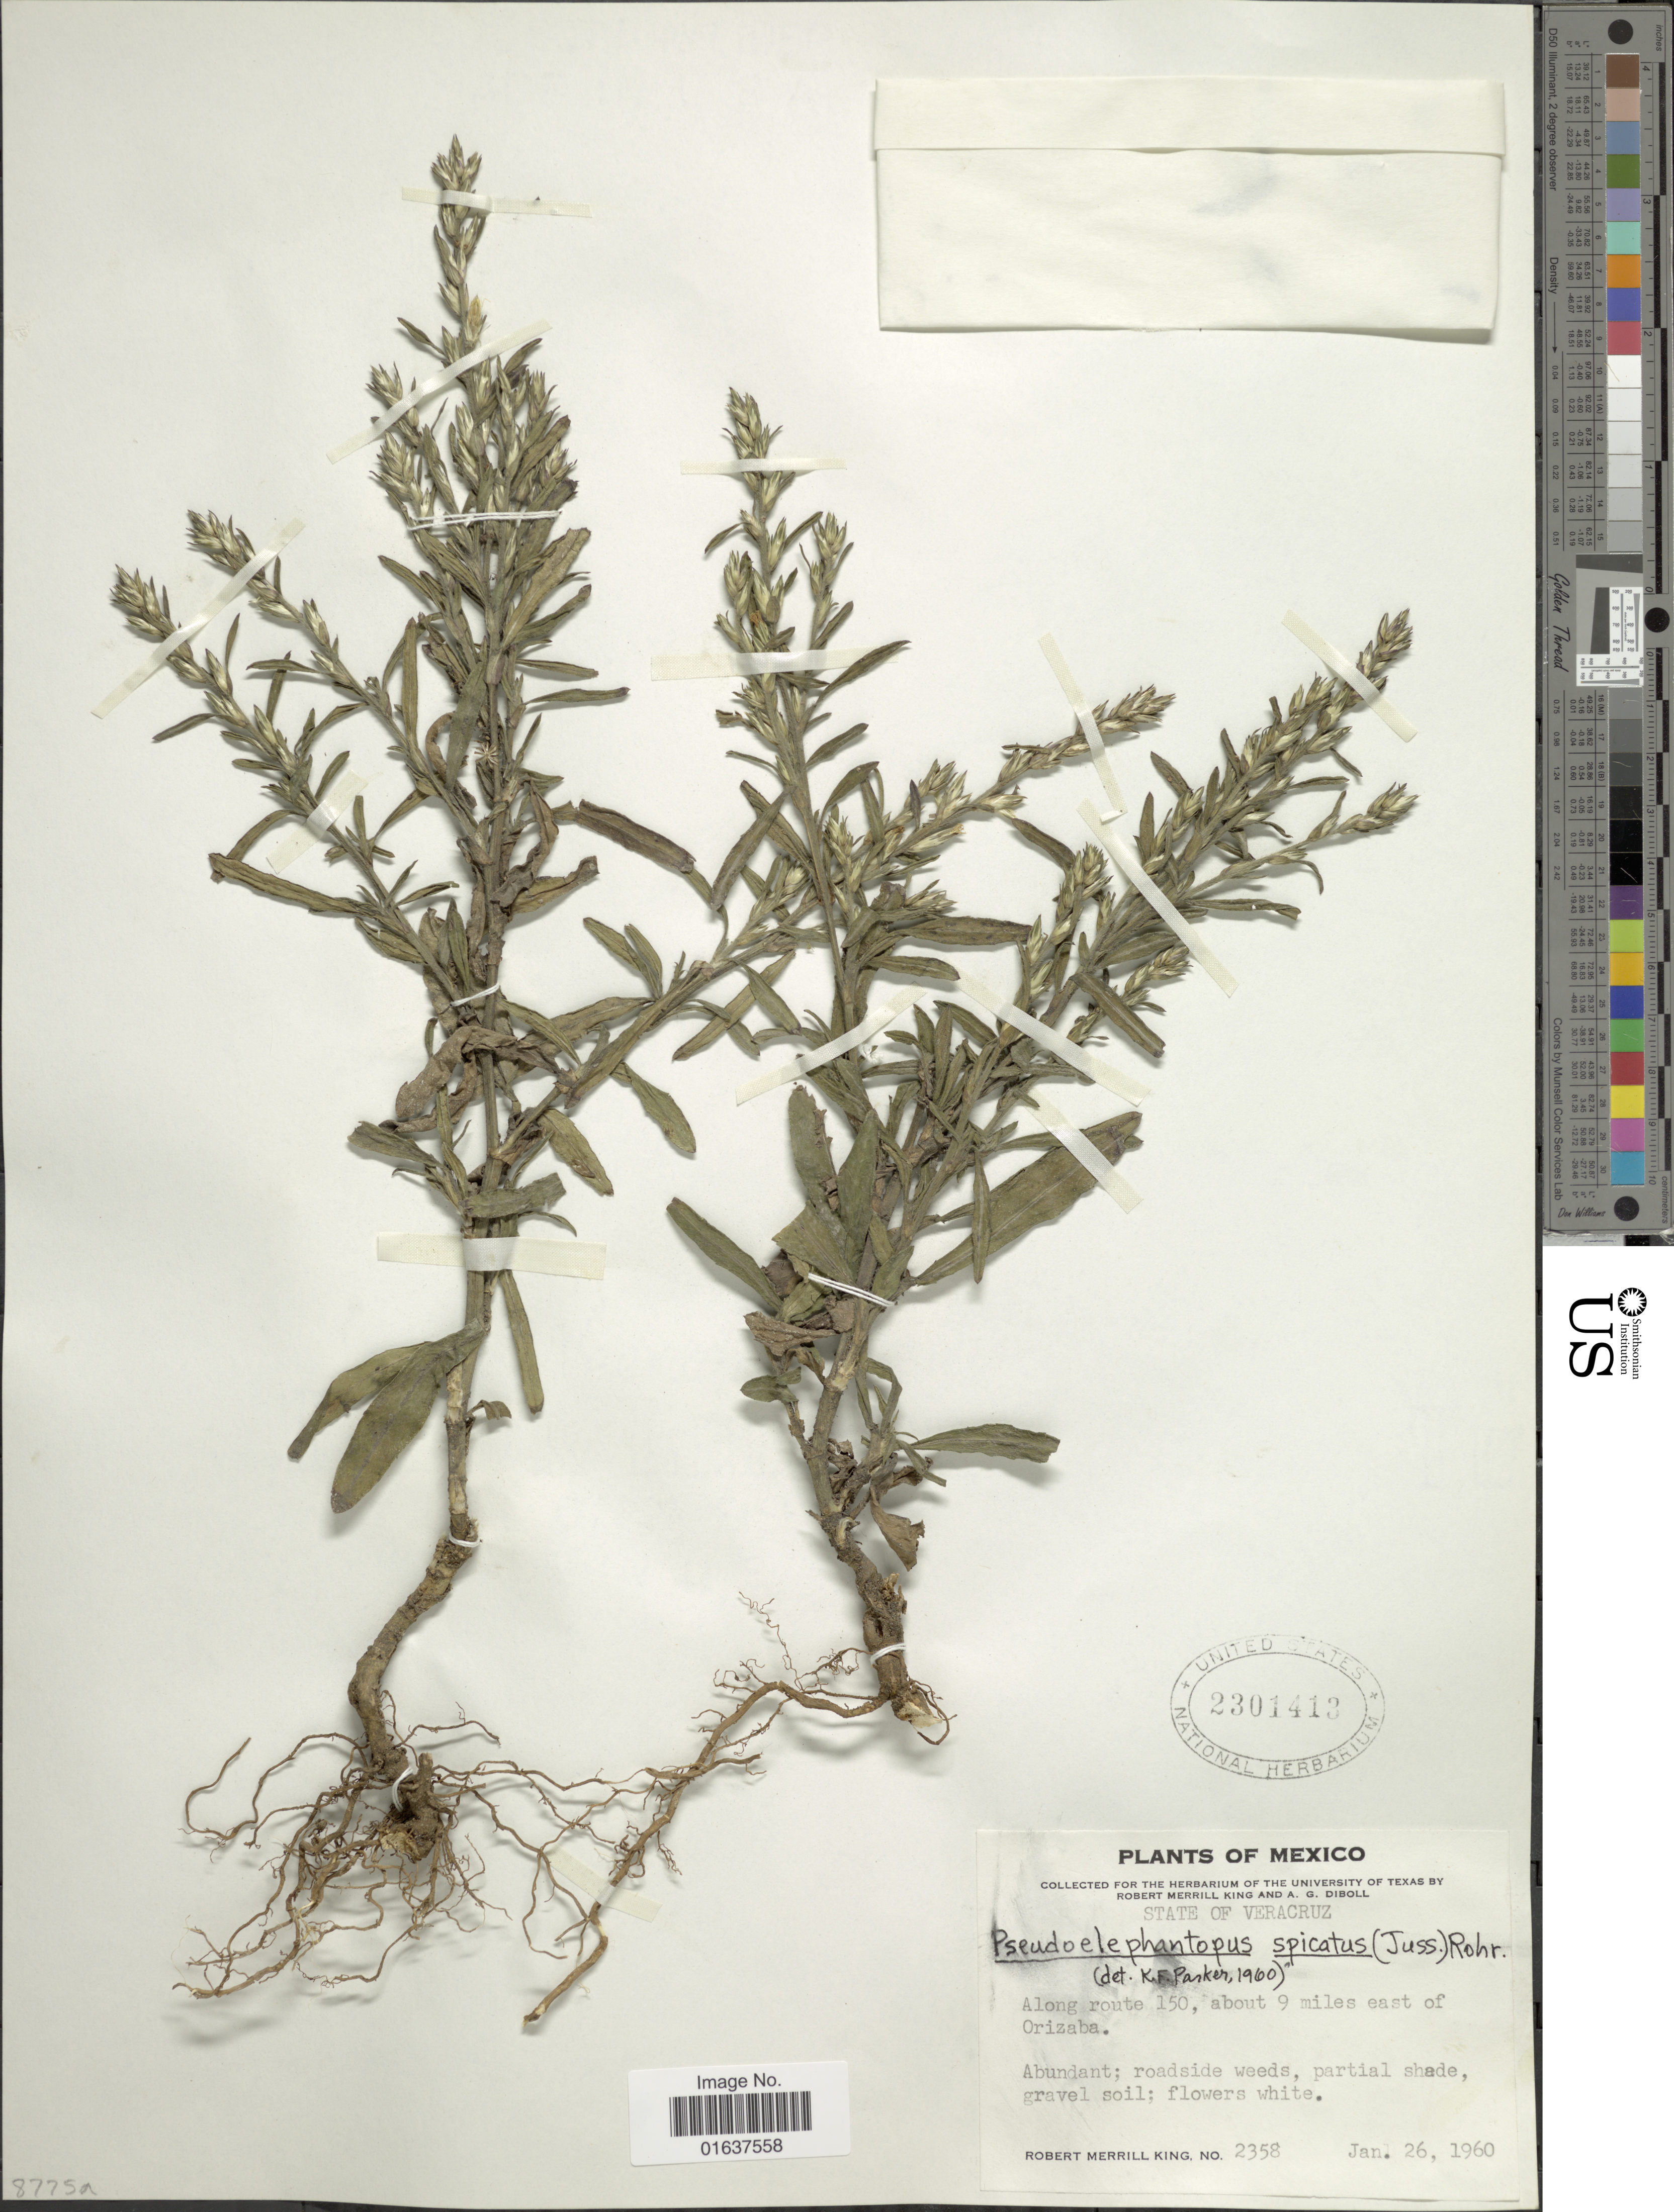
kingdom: Plantae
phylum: Tracheophyta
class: Magnoliopsida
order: Asterales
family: Asteraceae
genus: Pseudelephantopus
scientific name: Pseudelephantopus spicatus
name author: (Juss. ex Aubl.) C.F. Baker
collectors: R. M. King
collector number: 2358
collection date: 1960-01-26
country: Mexico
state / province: Veracruz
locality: State of Veracruz. Along route 150, about 9 miles east of Orizaba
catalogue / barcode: US 2301413